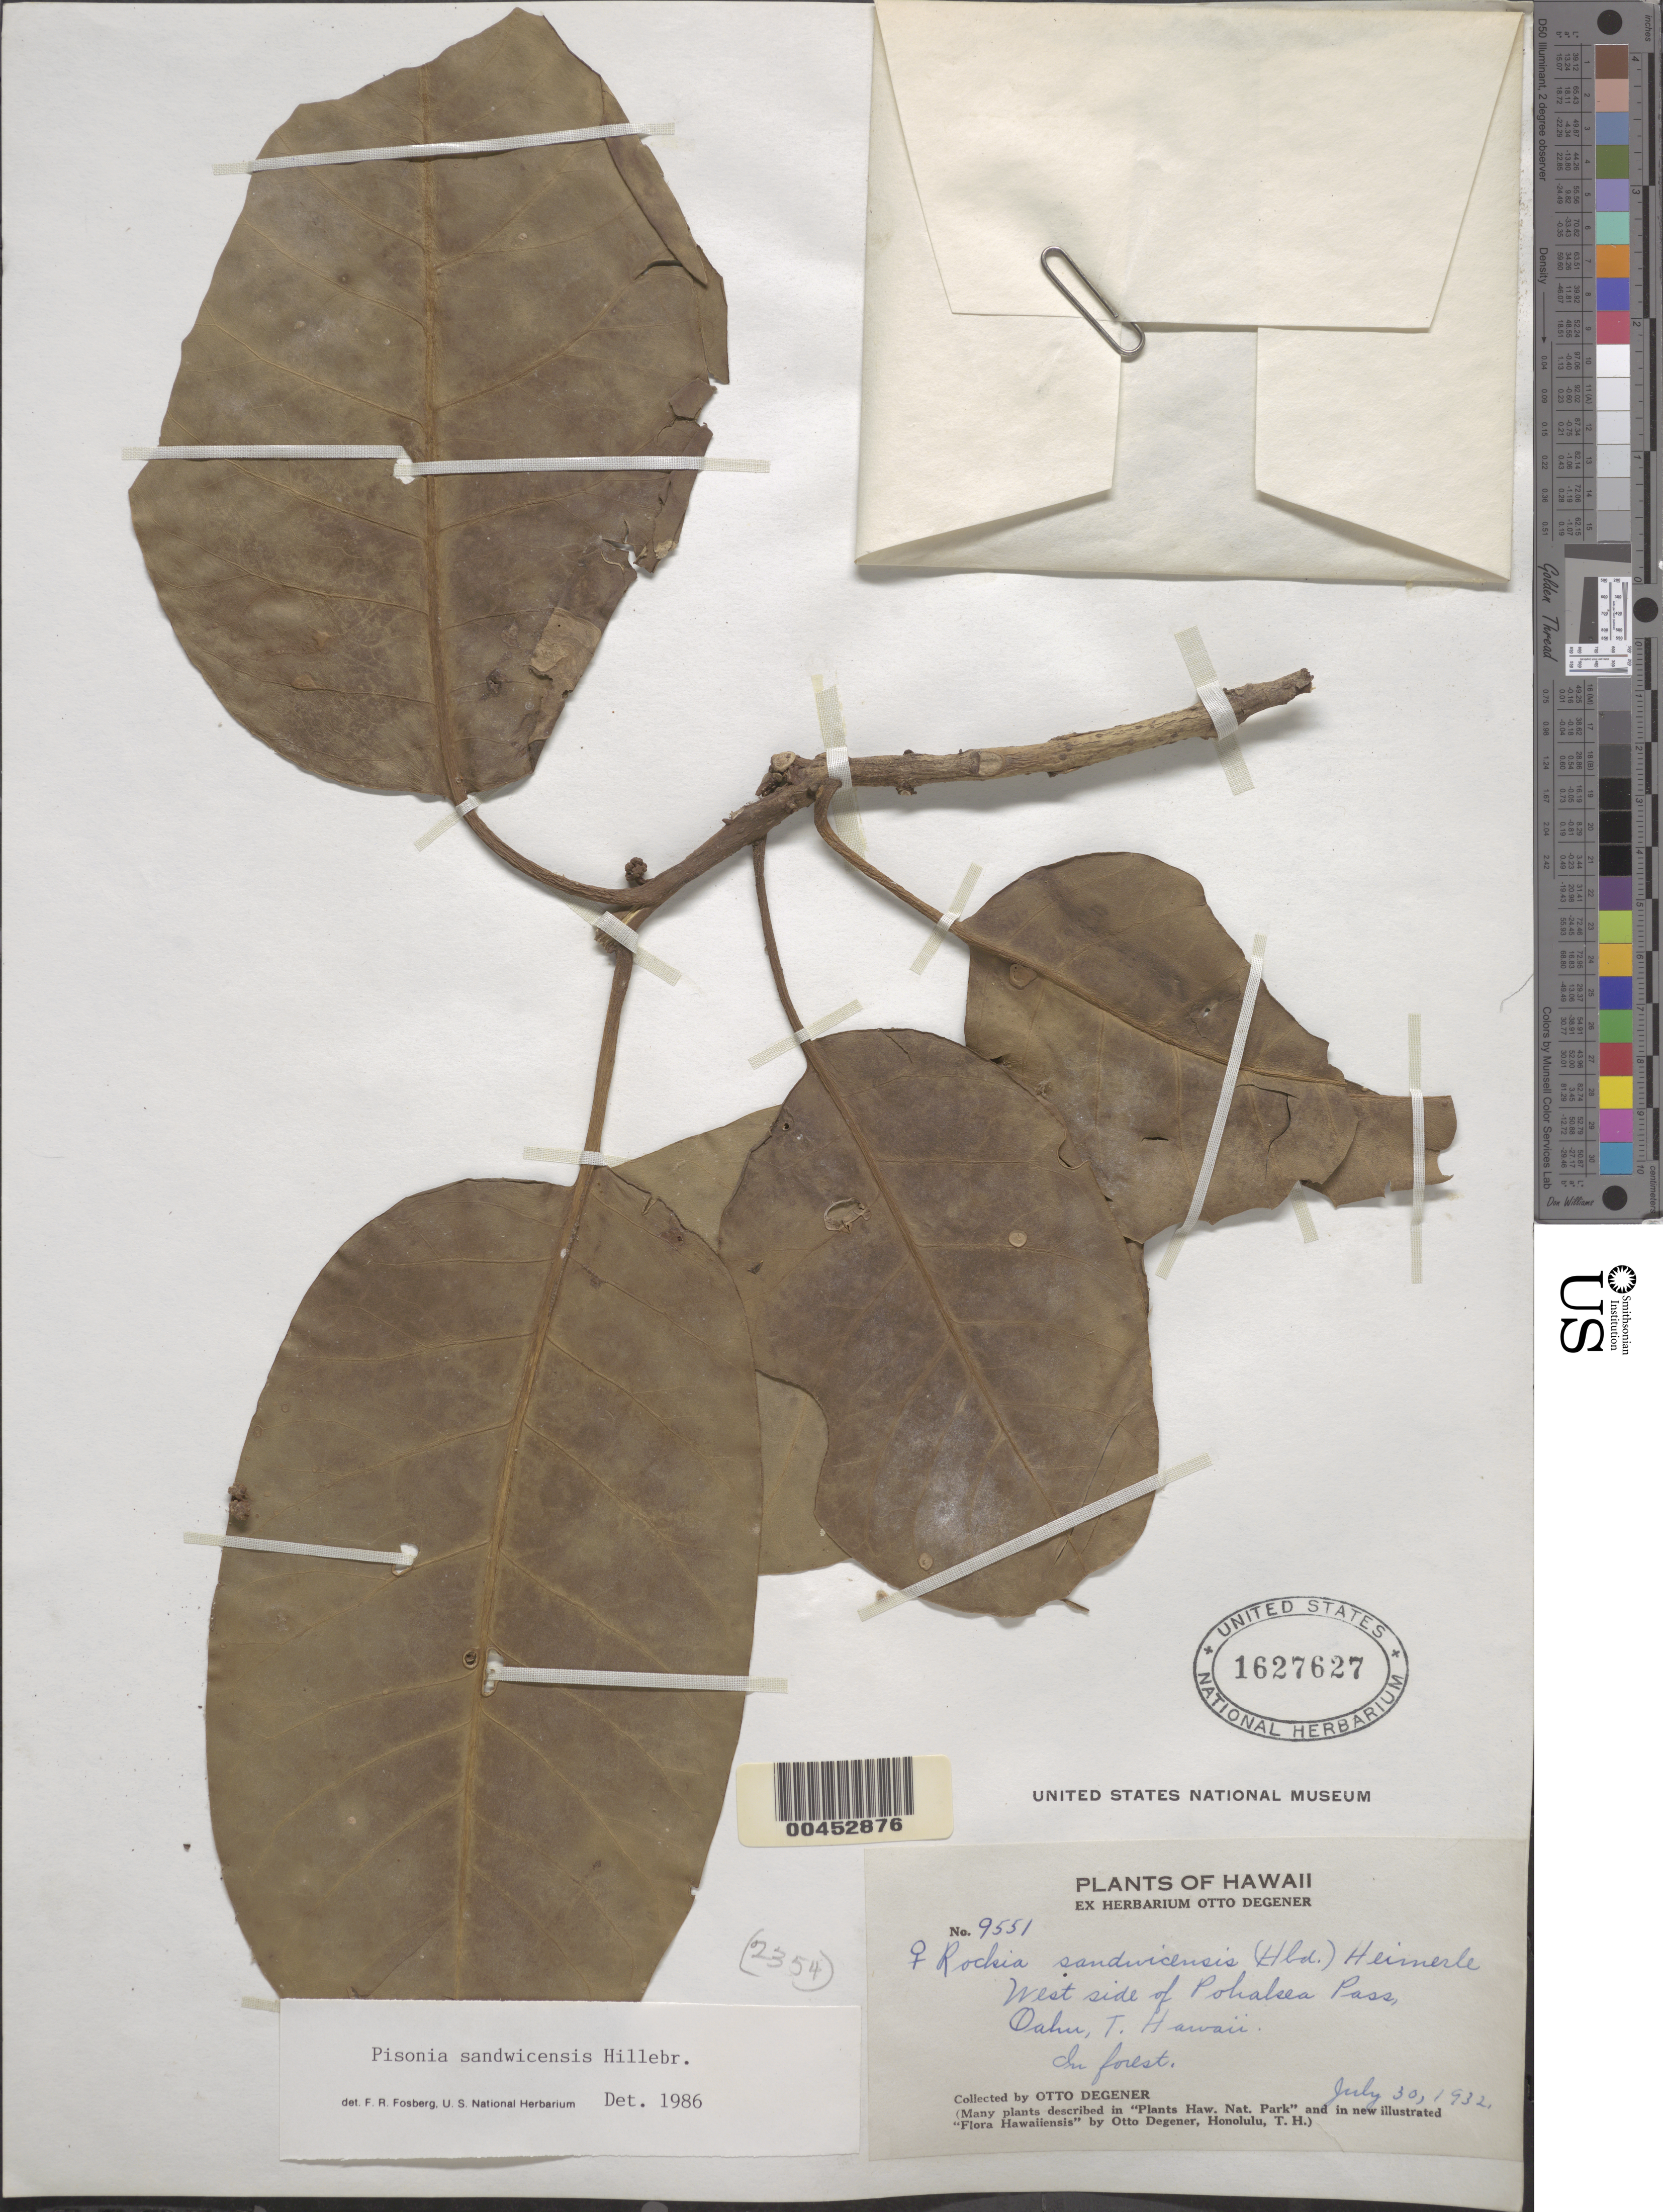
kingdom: Plantae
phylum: Tracheophyta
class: Magnoliopsida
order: Caryophyllales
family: Nyctaginaceae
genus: Rockia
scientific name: Rockia sandwicensis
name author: (Hillebr.) Heimerl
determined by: Wagner, W. L., (BOT), Smithsonian Institution - National Museum of Natural History (UNITED STATES)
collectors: O. Degener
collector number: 9551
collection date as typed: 30 Jul 1932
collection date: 1932-07-30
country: United States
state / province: Hawaii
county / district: Honolulu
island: Oahu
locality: W side of Pohakea Pass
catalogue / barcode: US 1627627